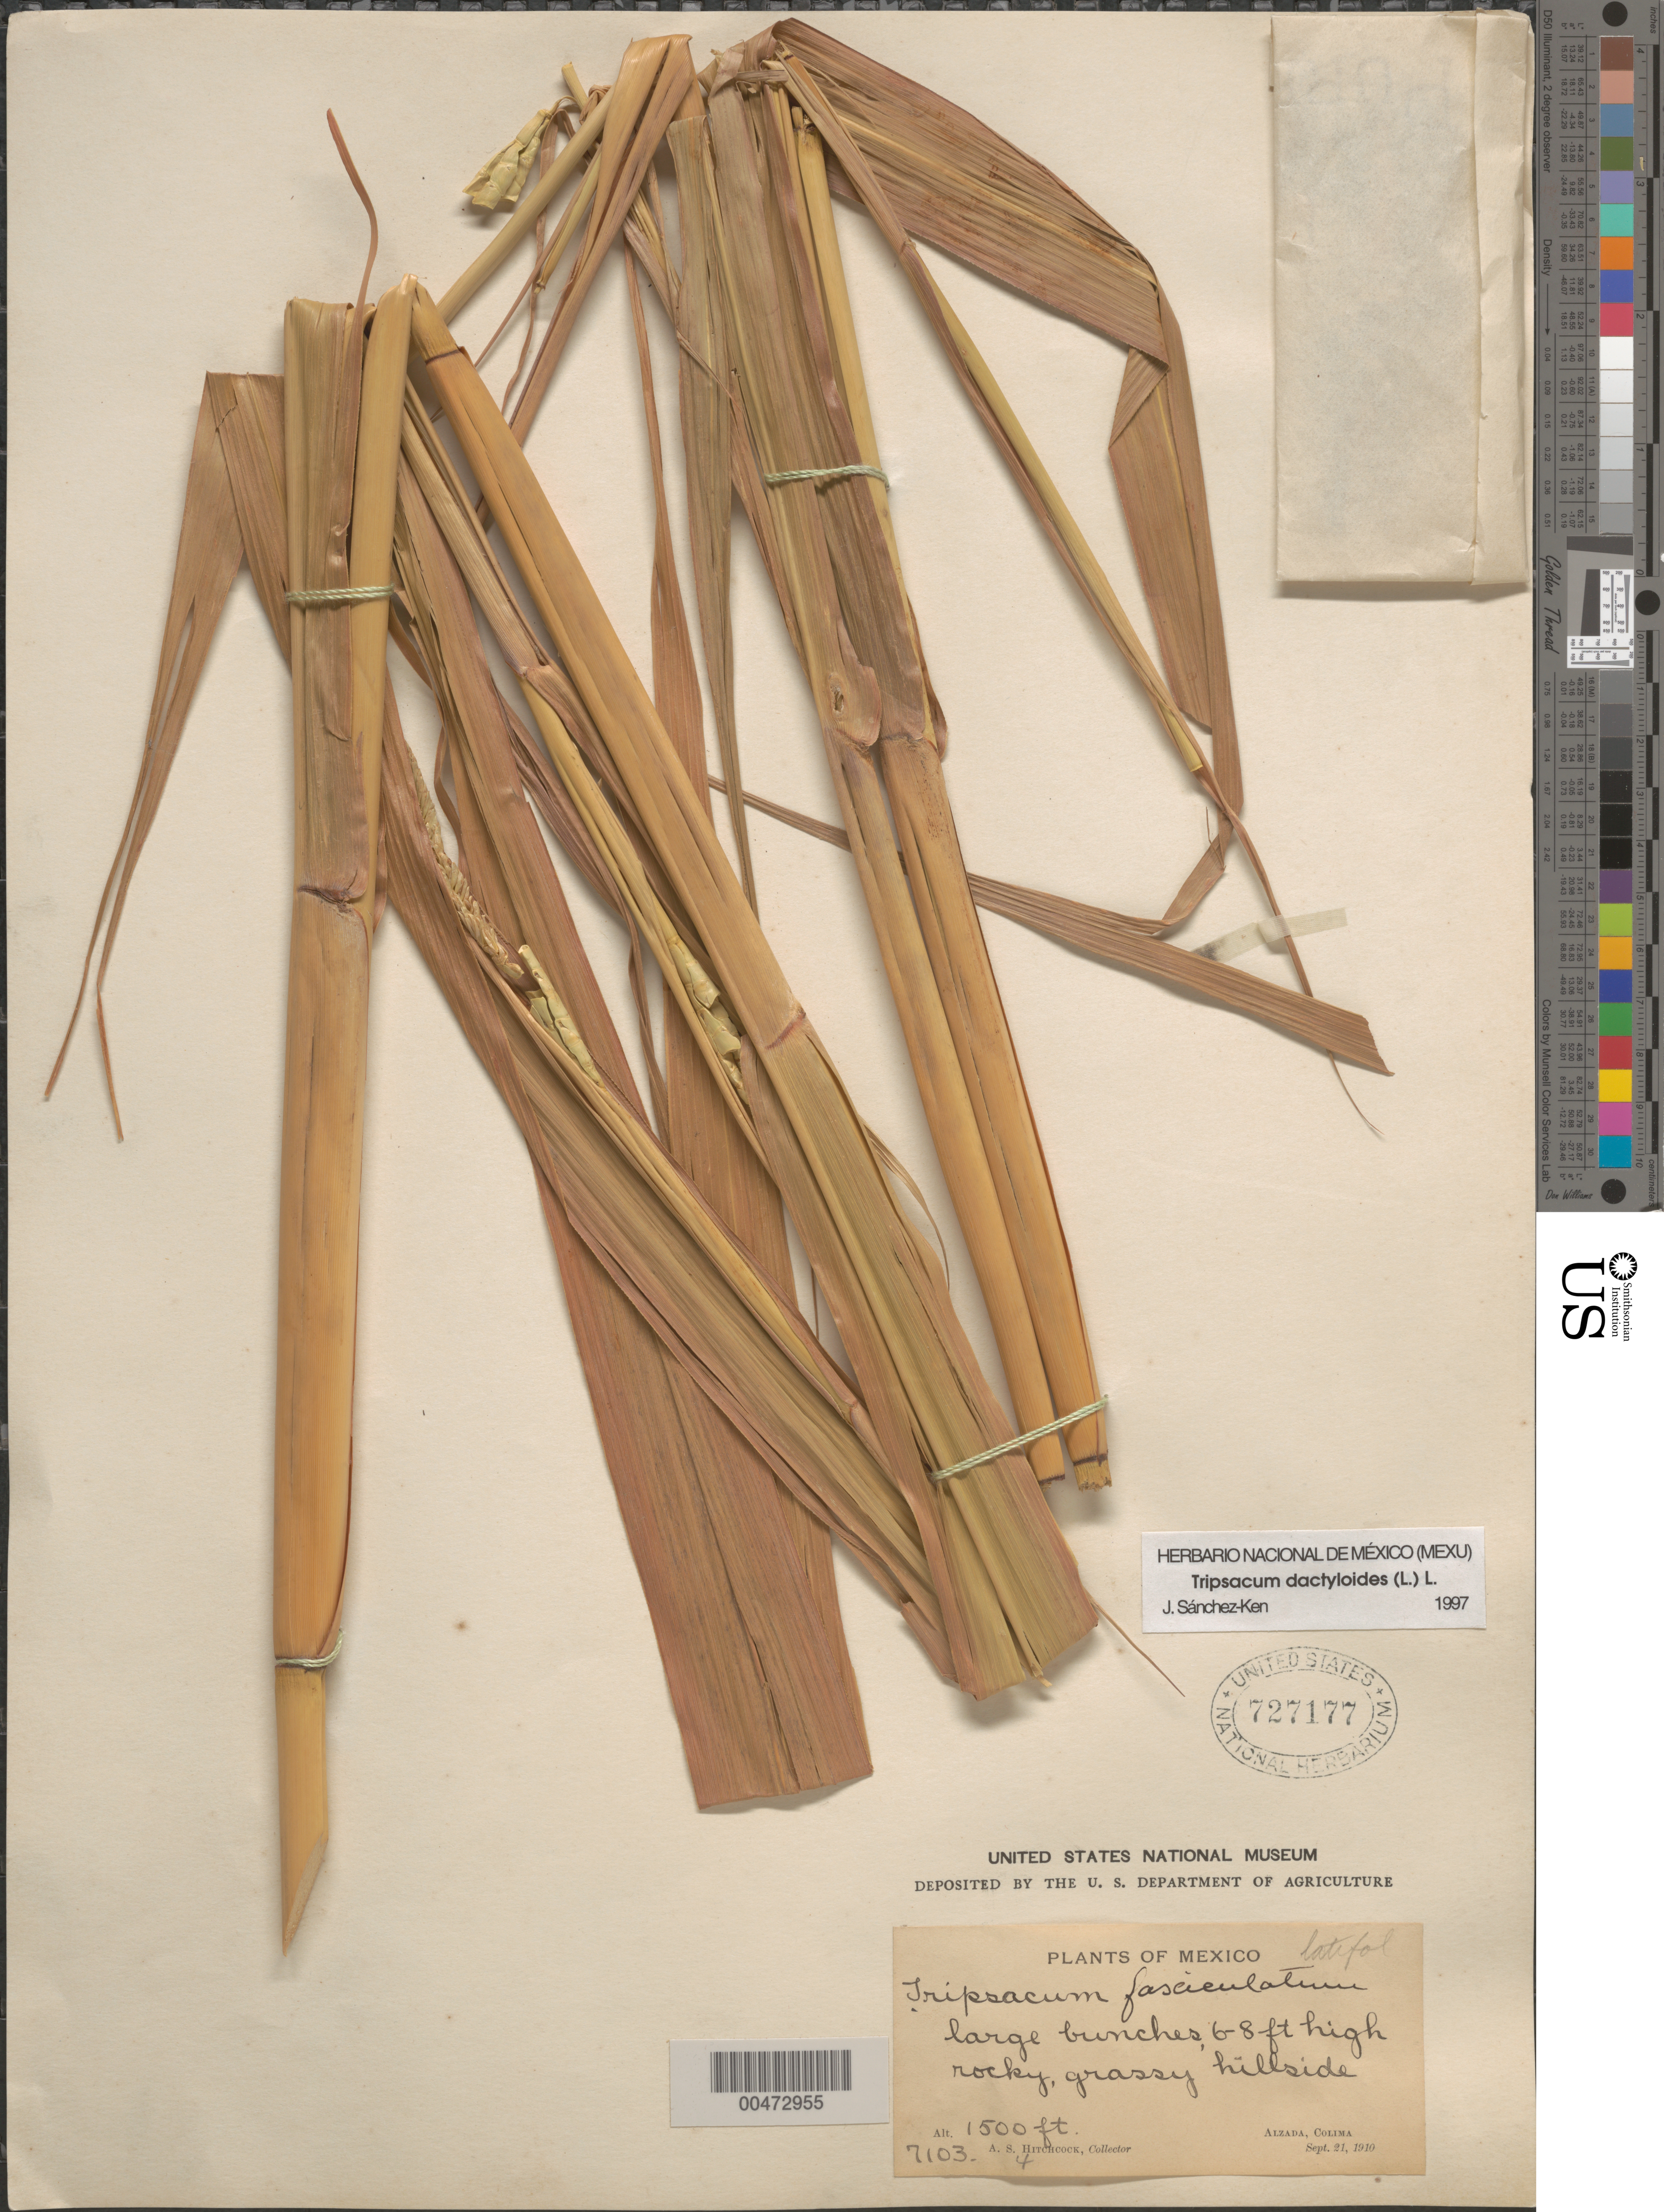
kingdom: Plantae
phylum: Tracheophyta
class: Liliopsida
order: Poales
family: Poaceae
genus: Tripsacum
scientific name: Tripsacum dactyloides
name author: (L.) L.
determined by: Sánchez-Ken, J. G.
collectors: A. S. Hitchcock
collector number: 7103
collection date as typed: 21 Sep 1910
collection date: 1910-09-21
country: Mexico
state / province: Colima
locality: Alzada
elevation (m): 457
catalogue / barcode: US 727177